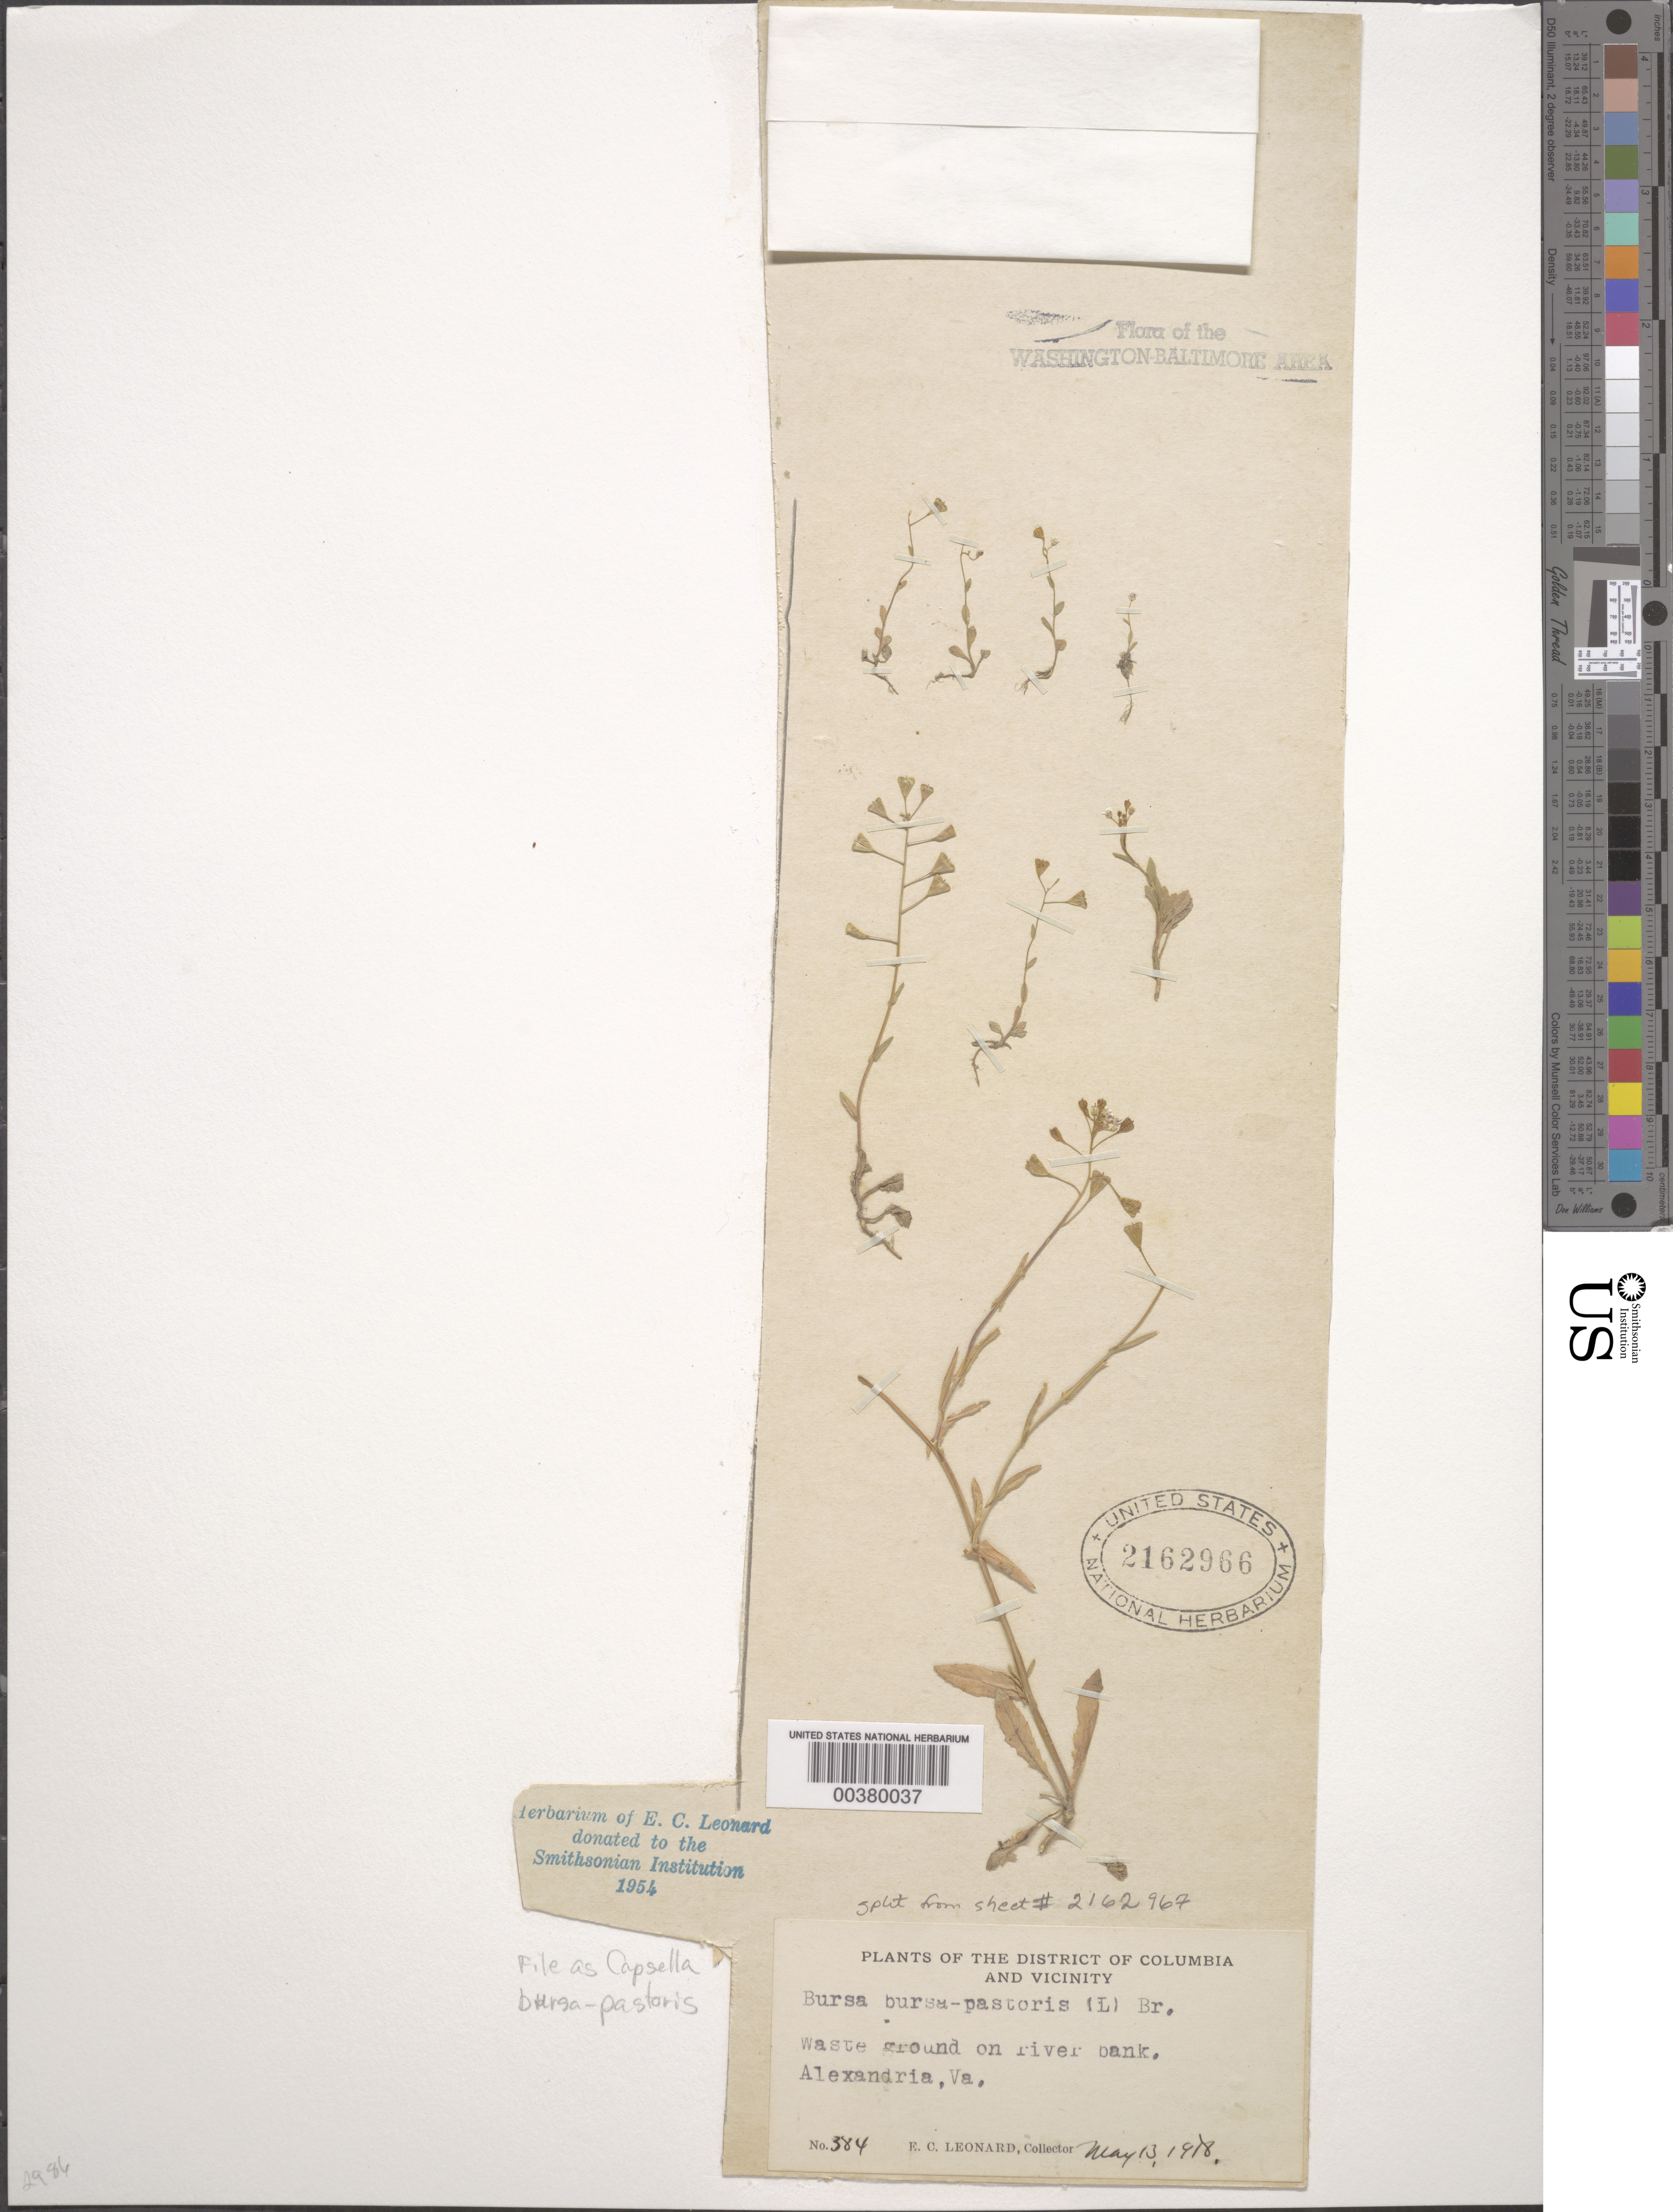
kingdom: Plantae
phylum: Tracheophyta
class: Magnoliopsida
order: Brassicales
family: Brassicaceae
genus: Capsella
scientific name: Capsella bursa-pastoris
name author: (L.) Medik.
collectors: E. C. Leonard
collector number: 384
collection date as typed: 13 May 1918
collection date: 1918-05-13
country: United States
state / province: Virginia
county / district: City of Alexandria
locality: Alexandria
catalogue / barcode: US 2162966